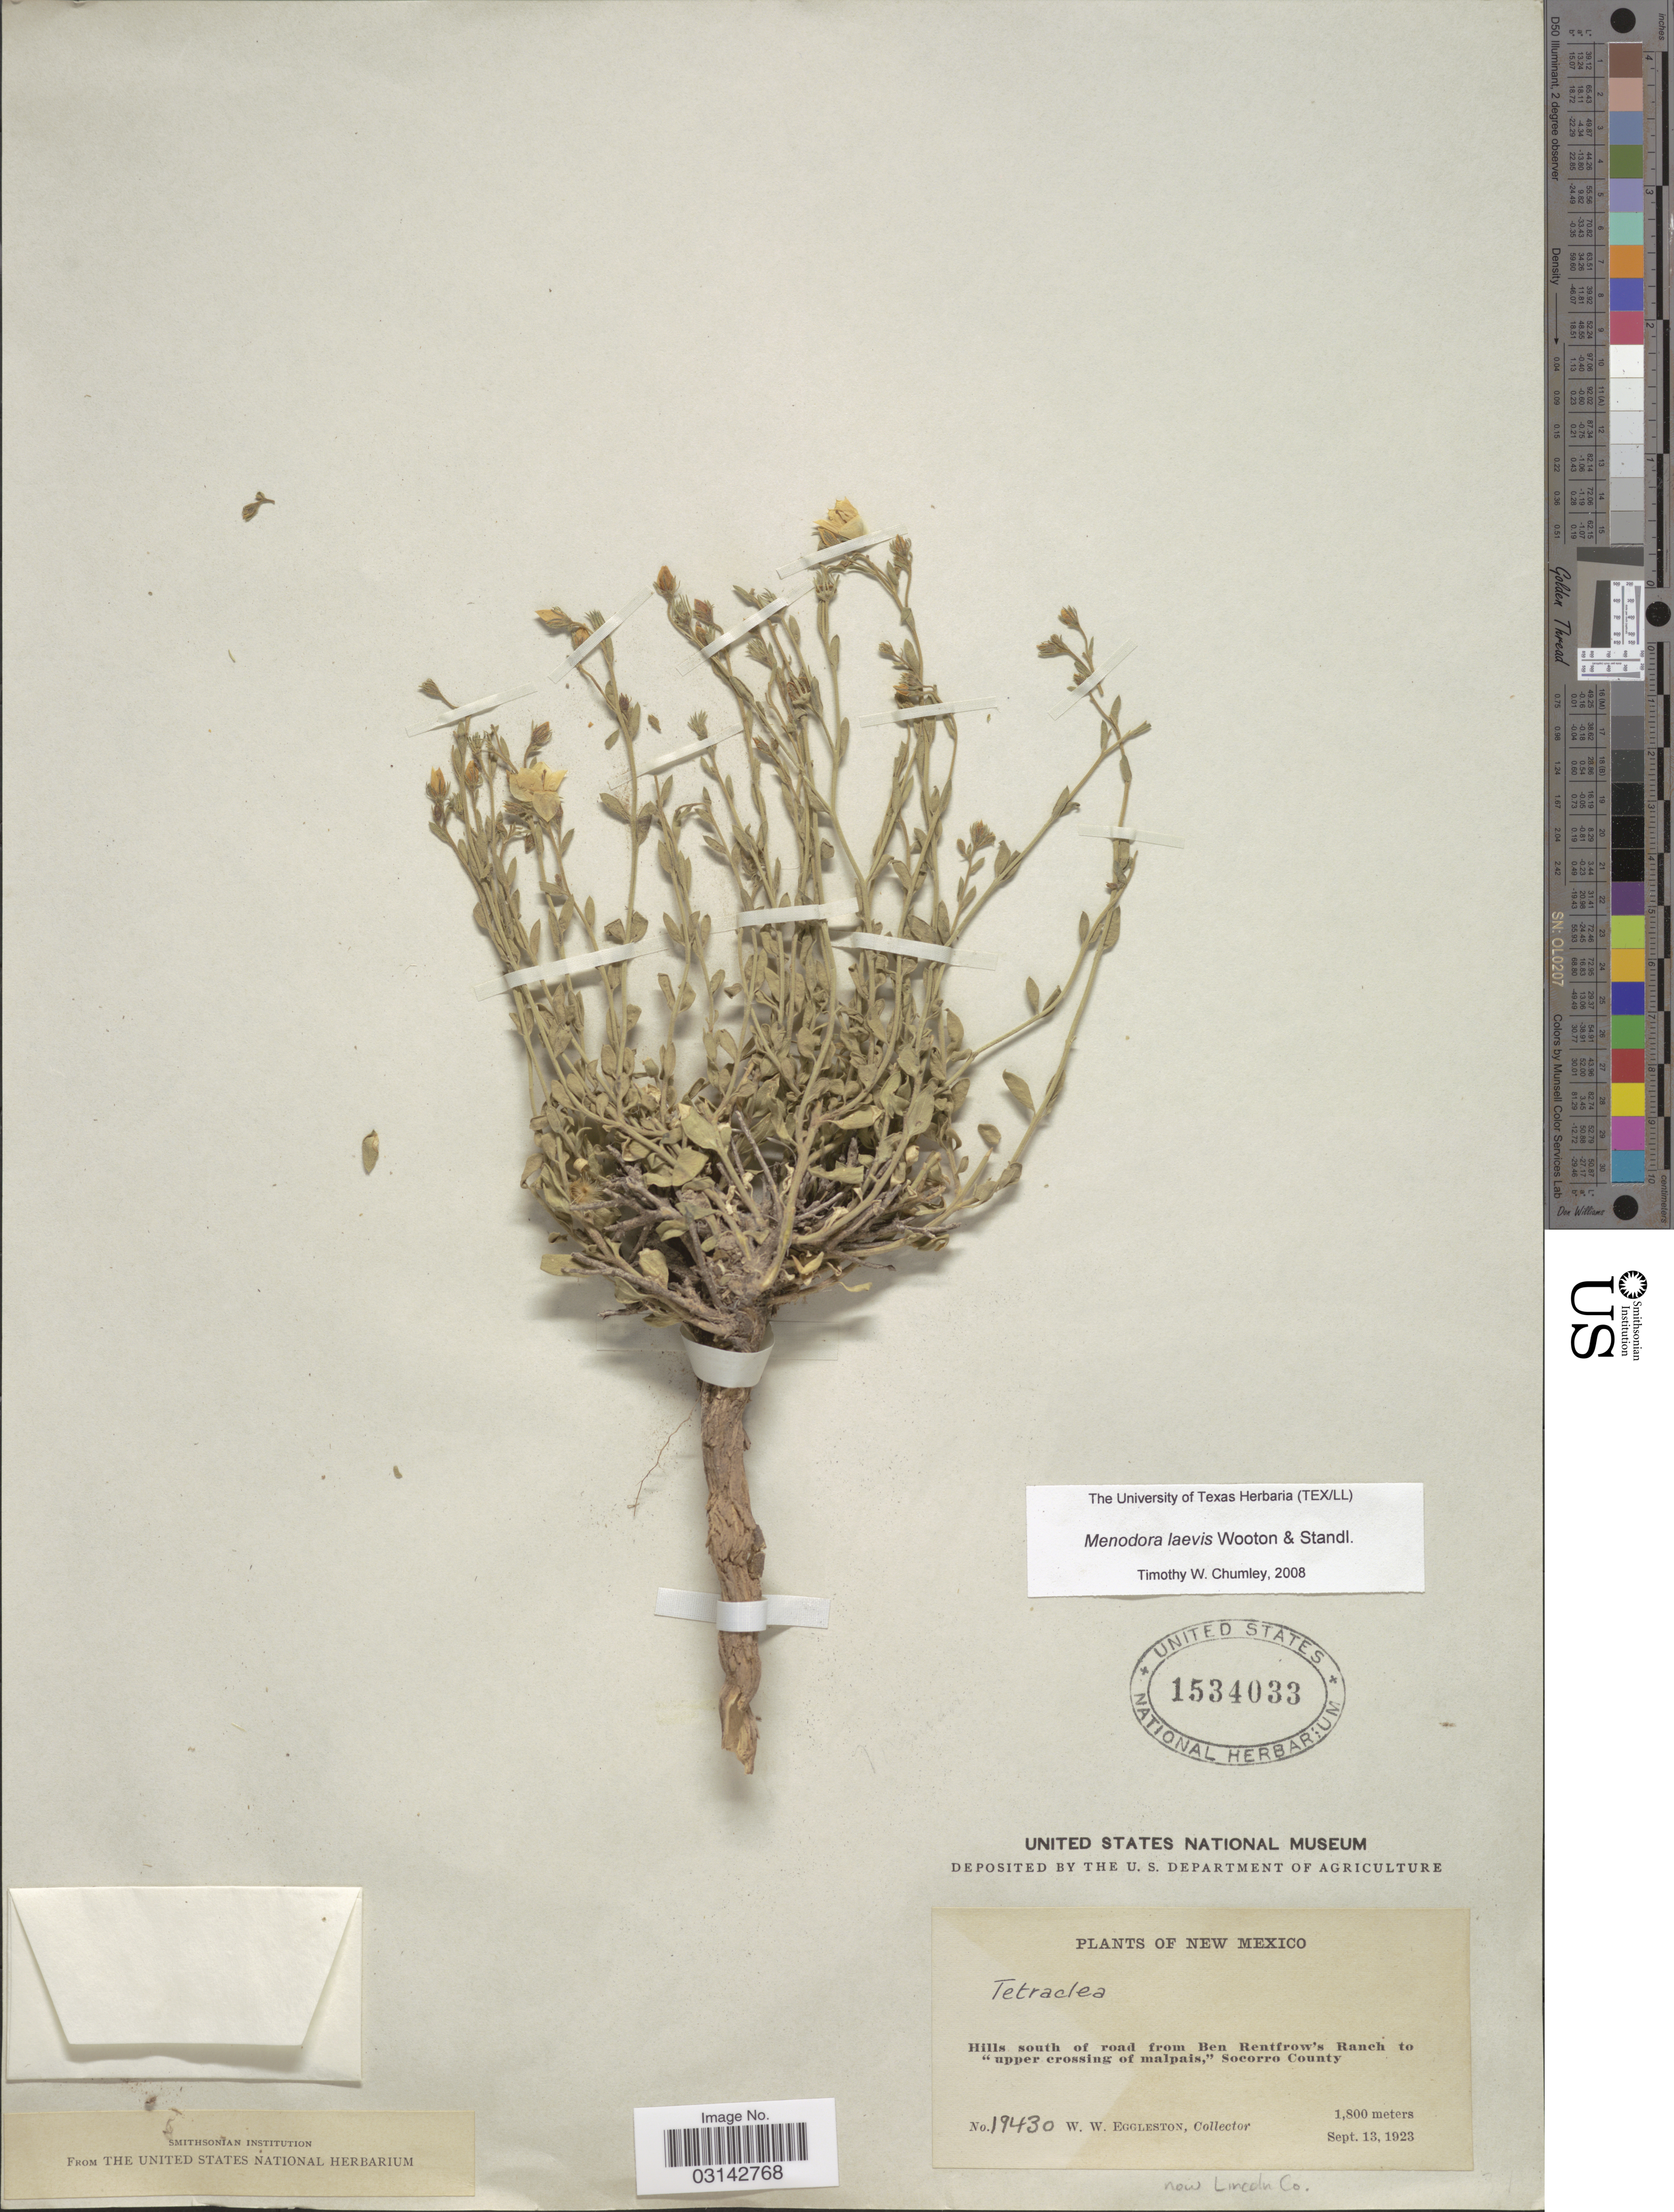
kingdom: Plantae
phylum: Tracheophyta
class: Magnoliopsida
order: Lamiales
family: Oleaceae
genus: Menodora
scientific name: Menodora laevis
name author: Wooton & Standl.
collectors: W. W. Eggleston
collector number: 19430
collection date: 1923-09-13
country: United States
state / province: New Mexico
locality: Hills south of road from Ben Rentfrow's Ranch to "upper crossing of malpais", Socorro County, now Lincoln Co.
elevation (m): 1800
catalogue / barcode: US 1534033